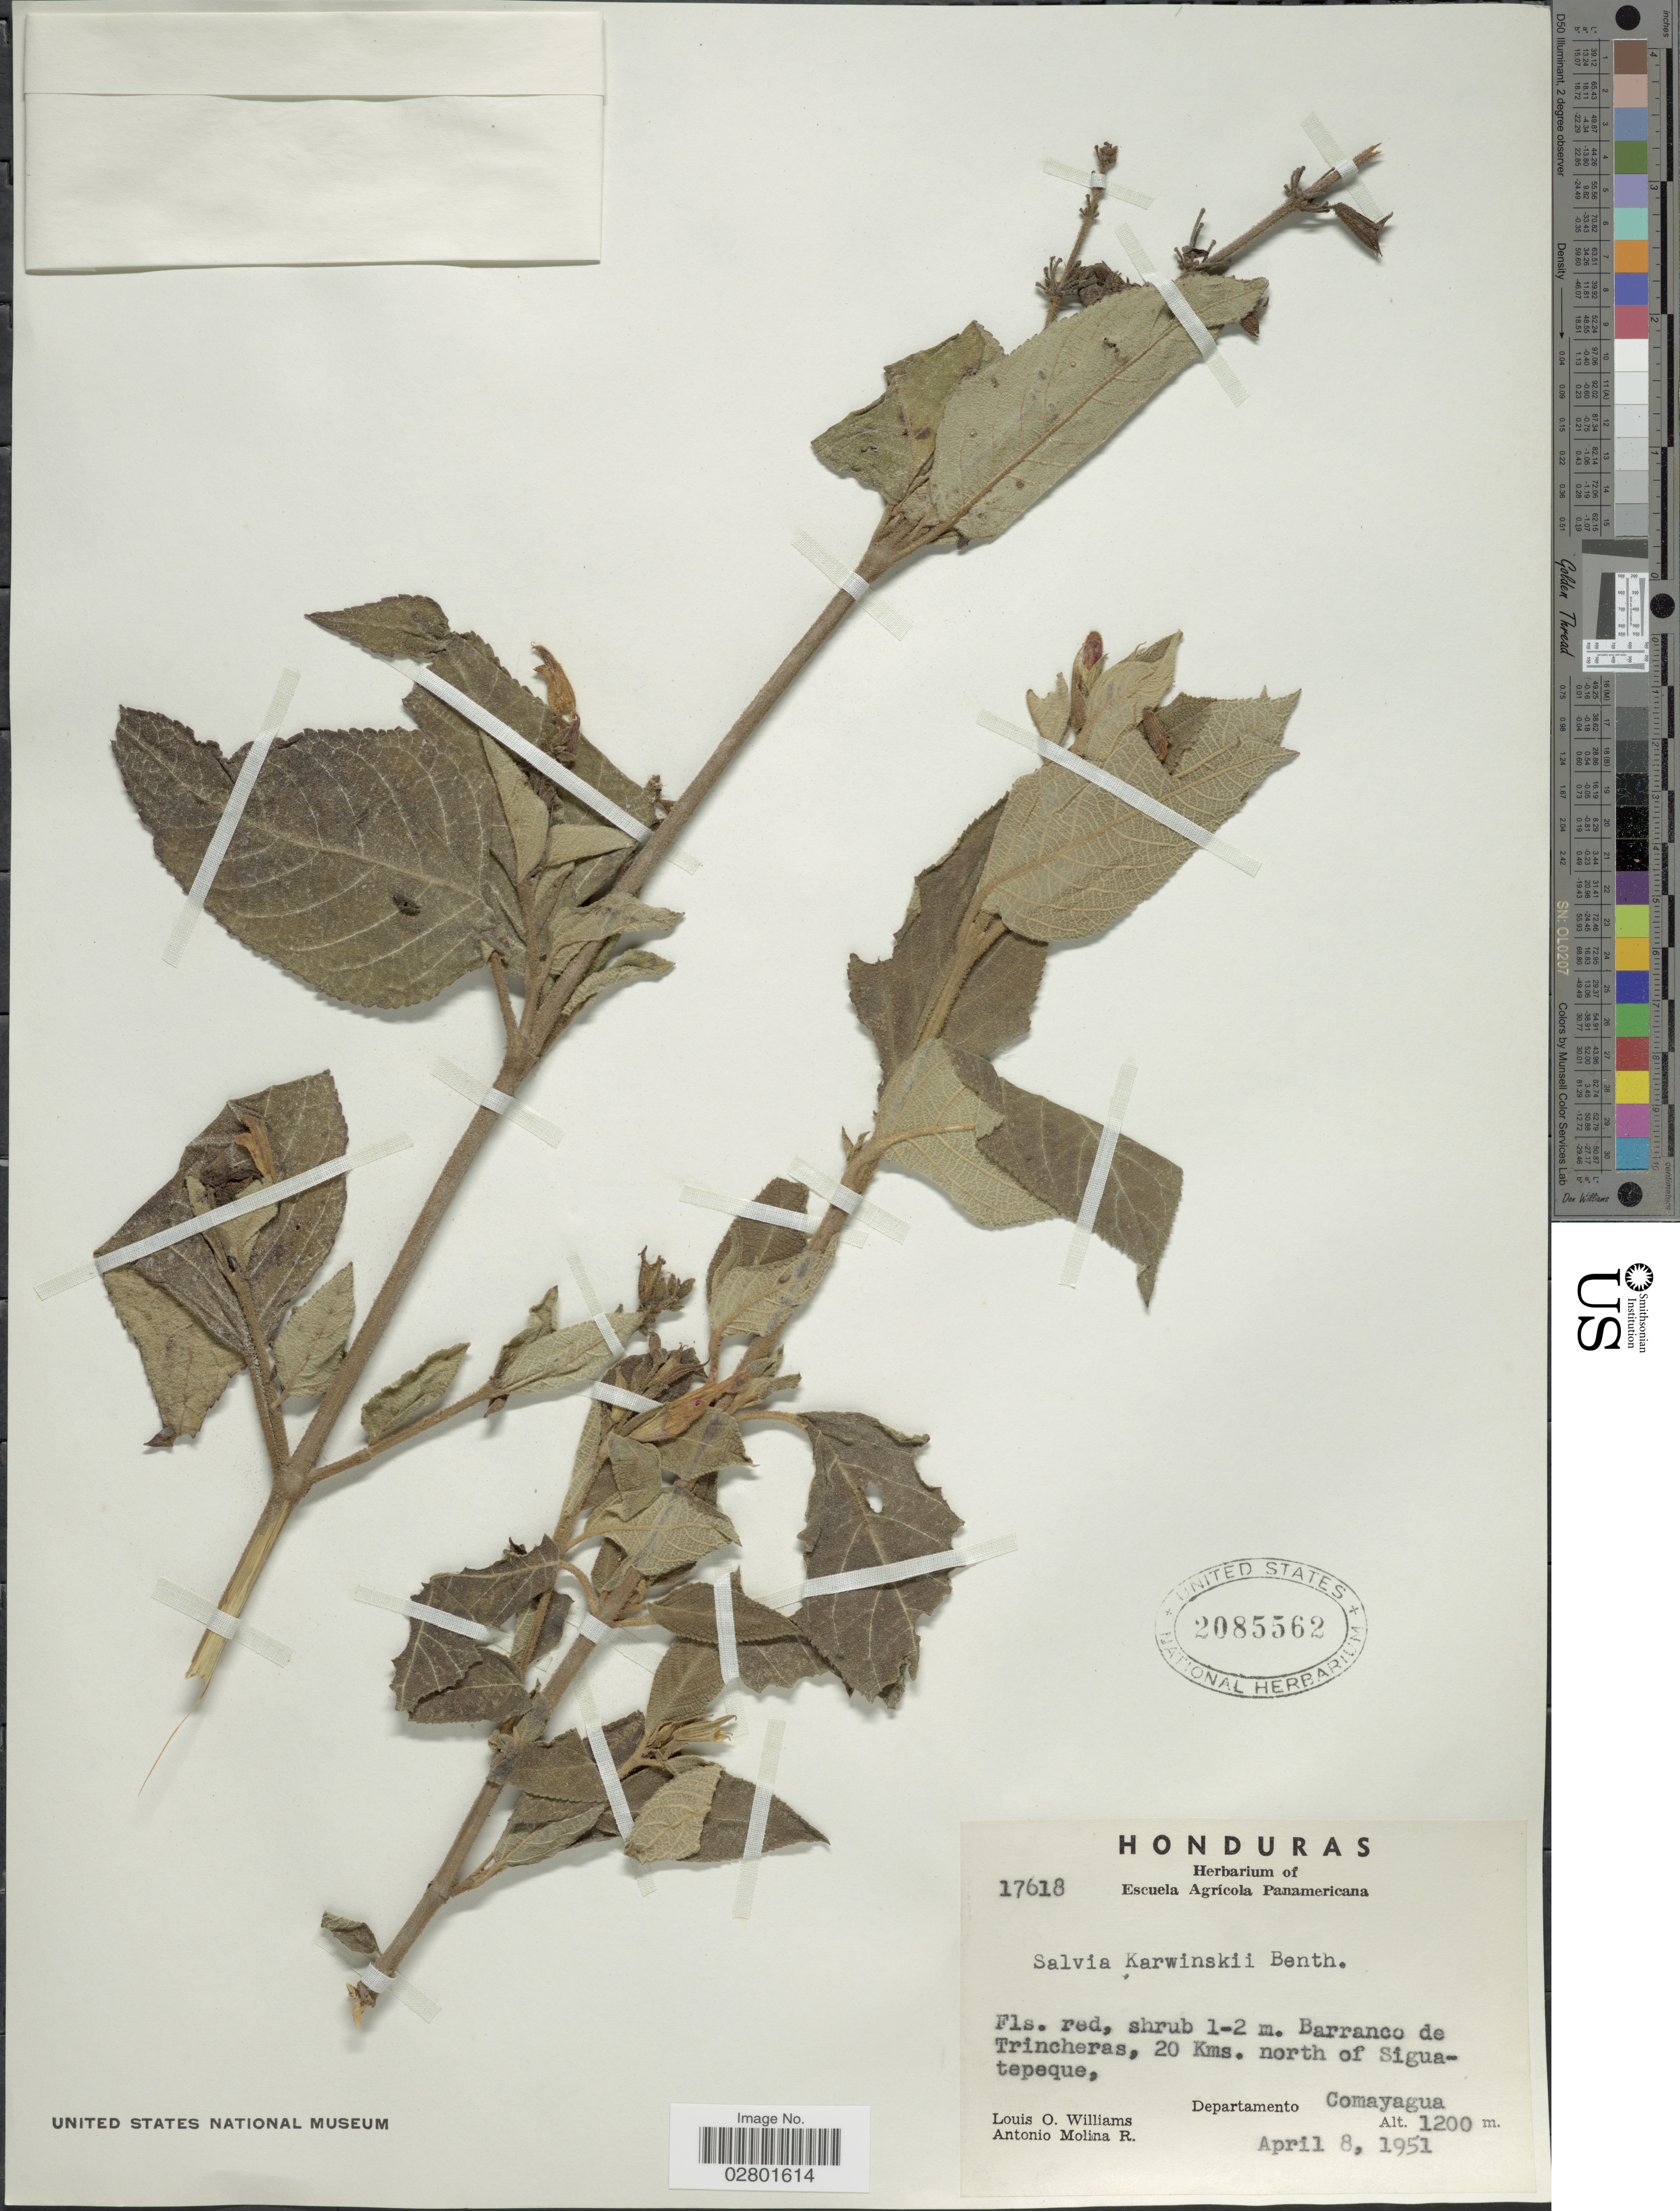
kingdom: Plantae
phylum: Tracheophyta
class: Magnoliopsida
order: Lamiales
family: Lamiaceae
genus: Salvia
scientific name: Salvia karwinskii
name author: Benth.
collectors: L. O. Williams & A. Molina R.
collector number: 17618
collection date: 1951-04-08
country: Honduras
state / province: Comayagua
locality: Barranco de Trincheras, 20 Kms. north of Siguatepeque, Departamento Comayagua.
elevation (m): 1200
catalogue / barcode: US 2085562